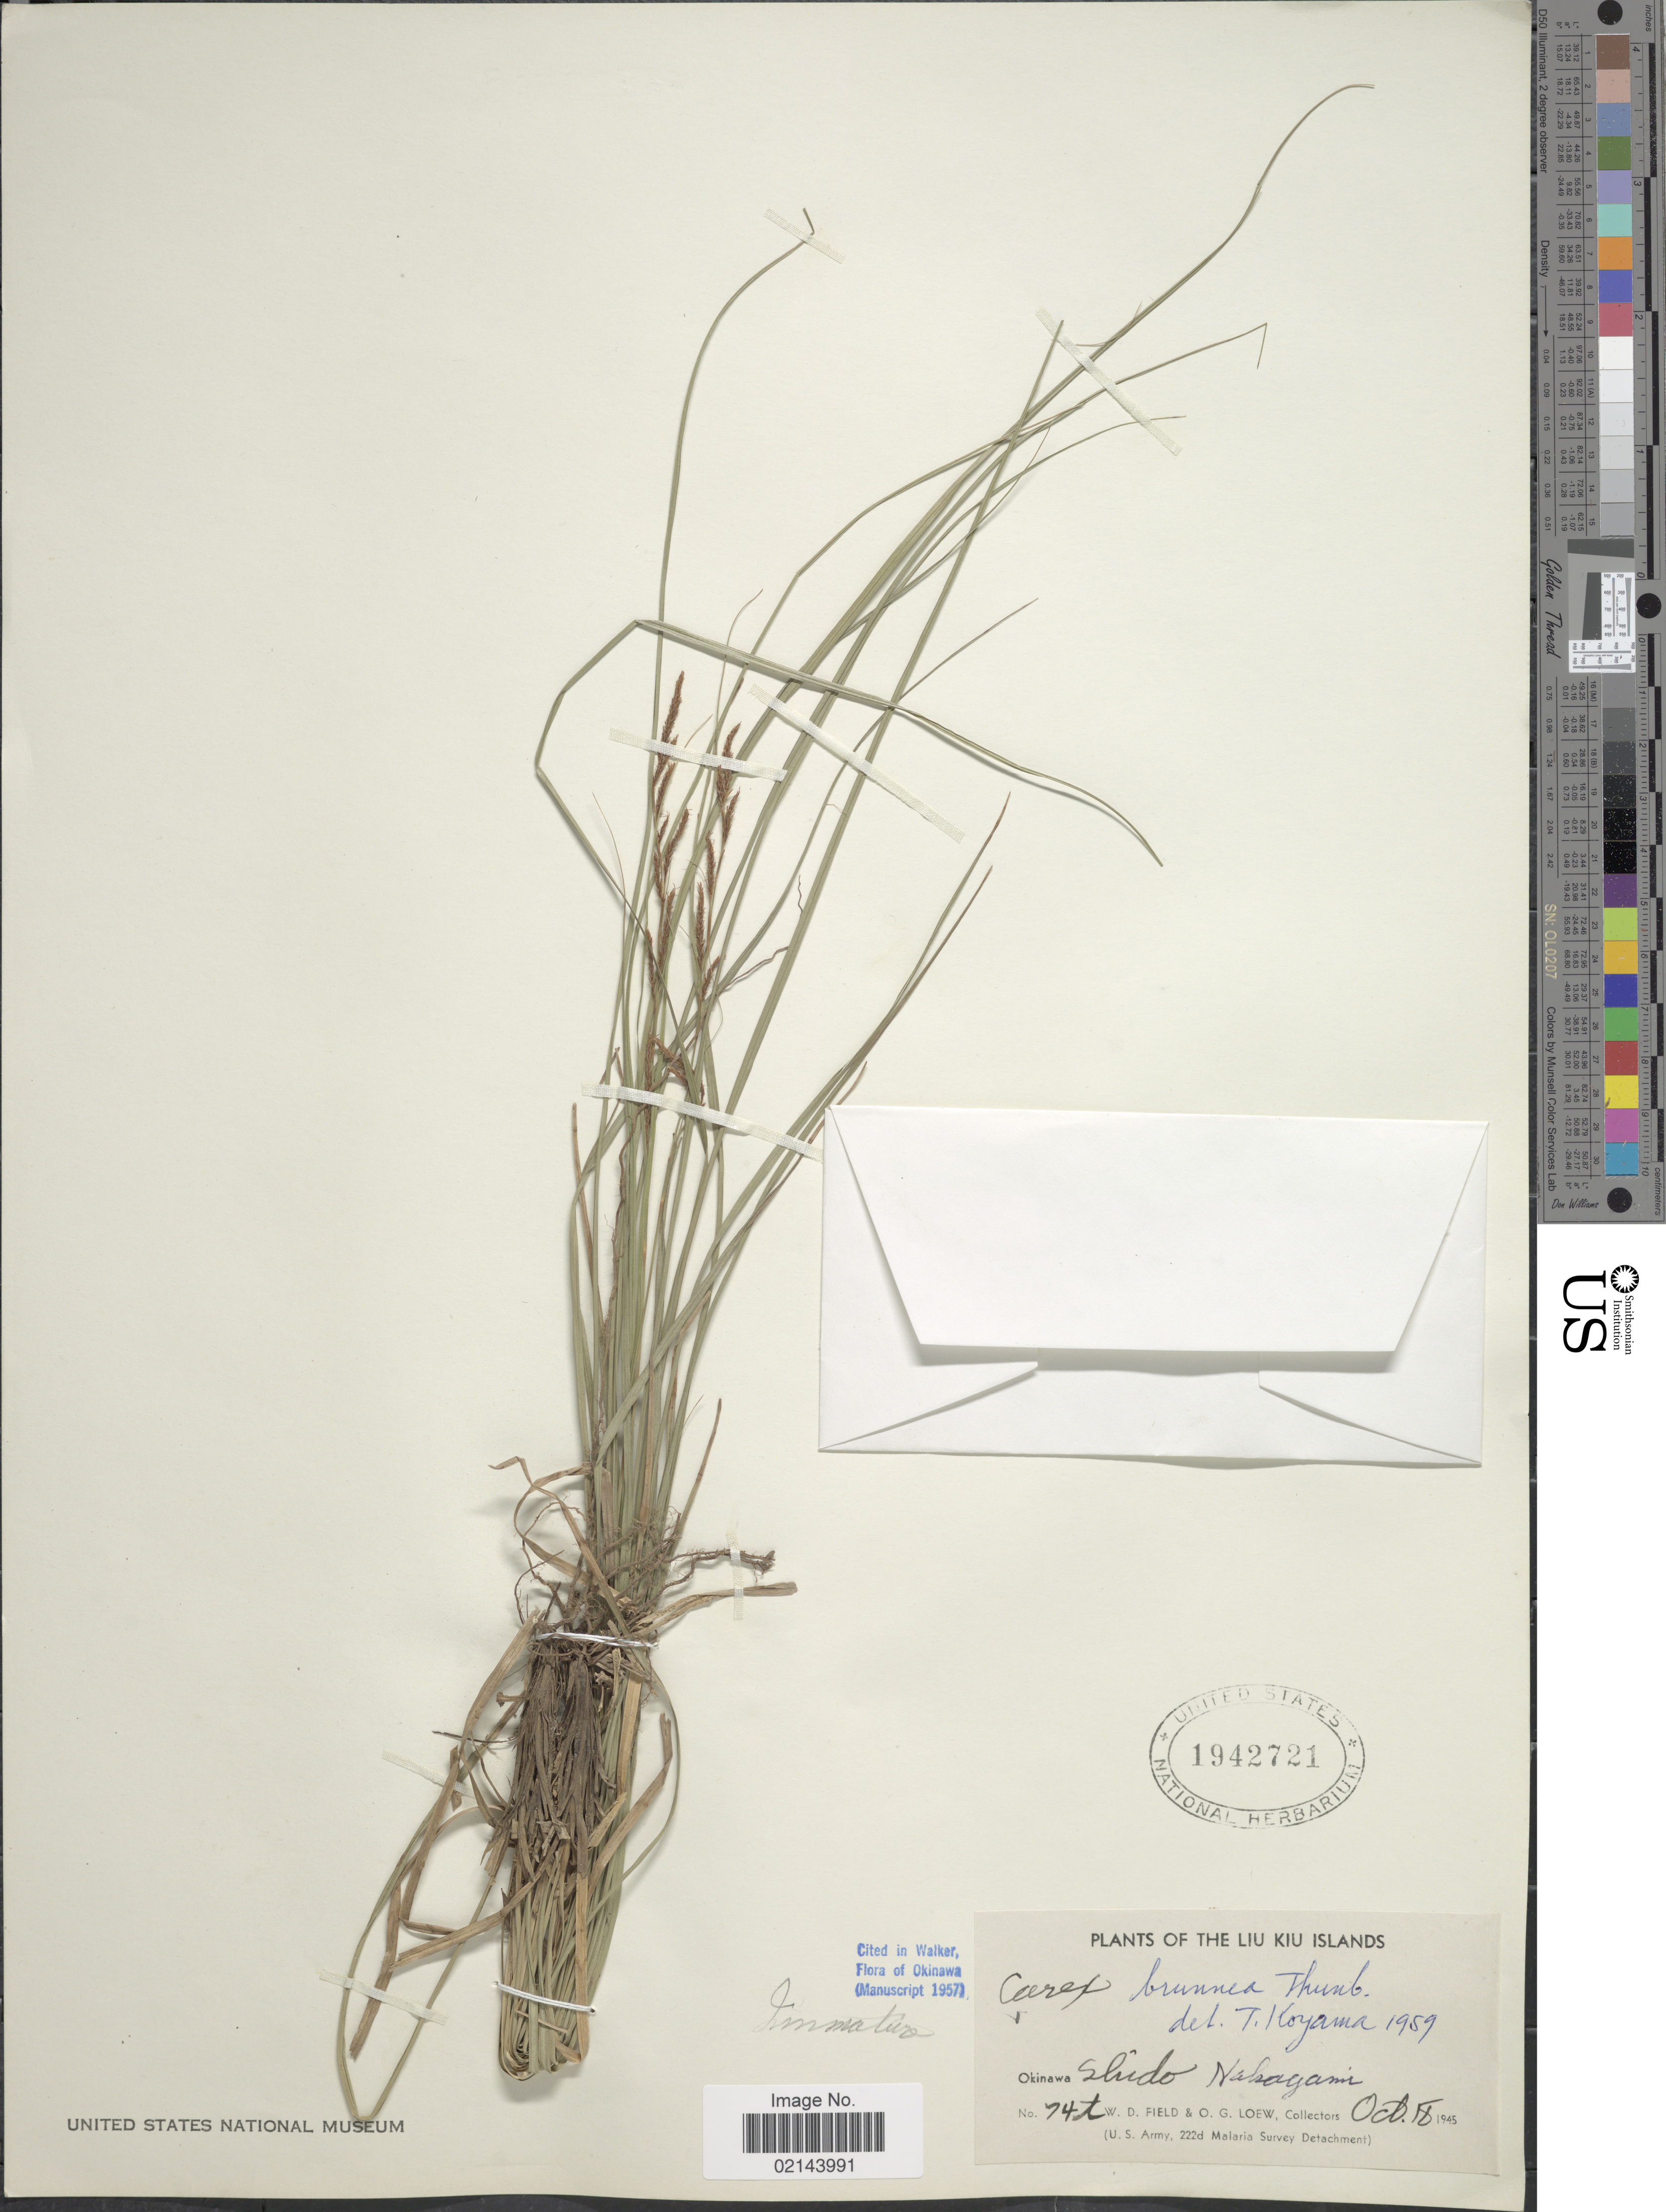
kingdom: Plantae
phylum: Tracheophyta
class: Liliopsida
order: Poales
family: Cyperaceae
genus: Carex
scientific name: Carex brunnea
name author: Thunb.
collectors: W. D. Field & O. G. Loew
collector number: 74t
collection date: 1945-10-18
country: Japan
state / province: Okinawa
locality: The Liu Kiu Islands, Okinawa , Shido Nakayami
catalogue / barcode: US 1942721